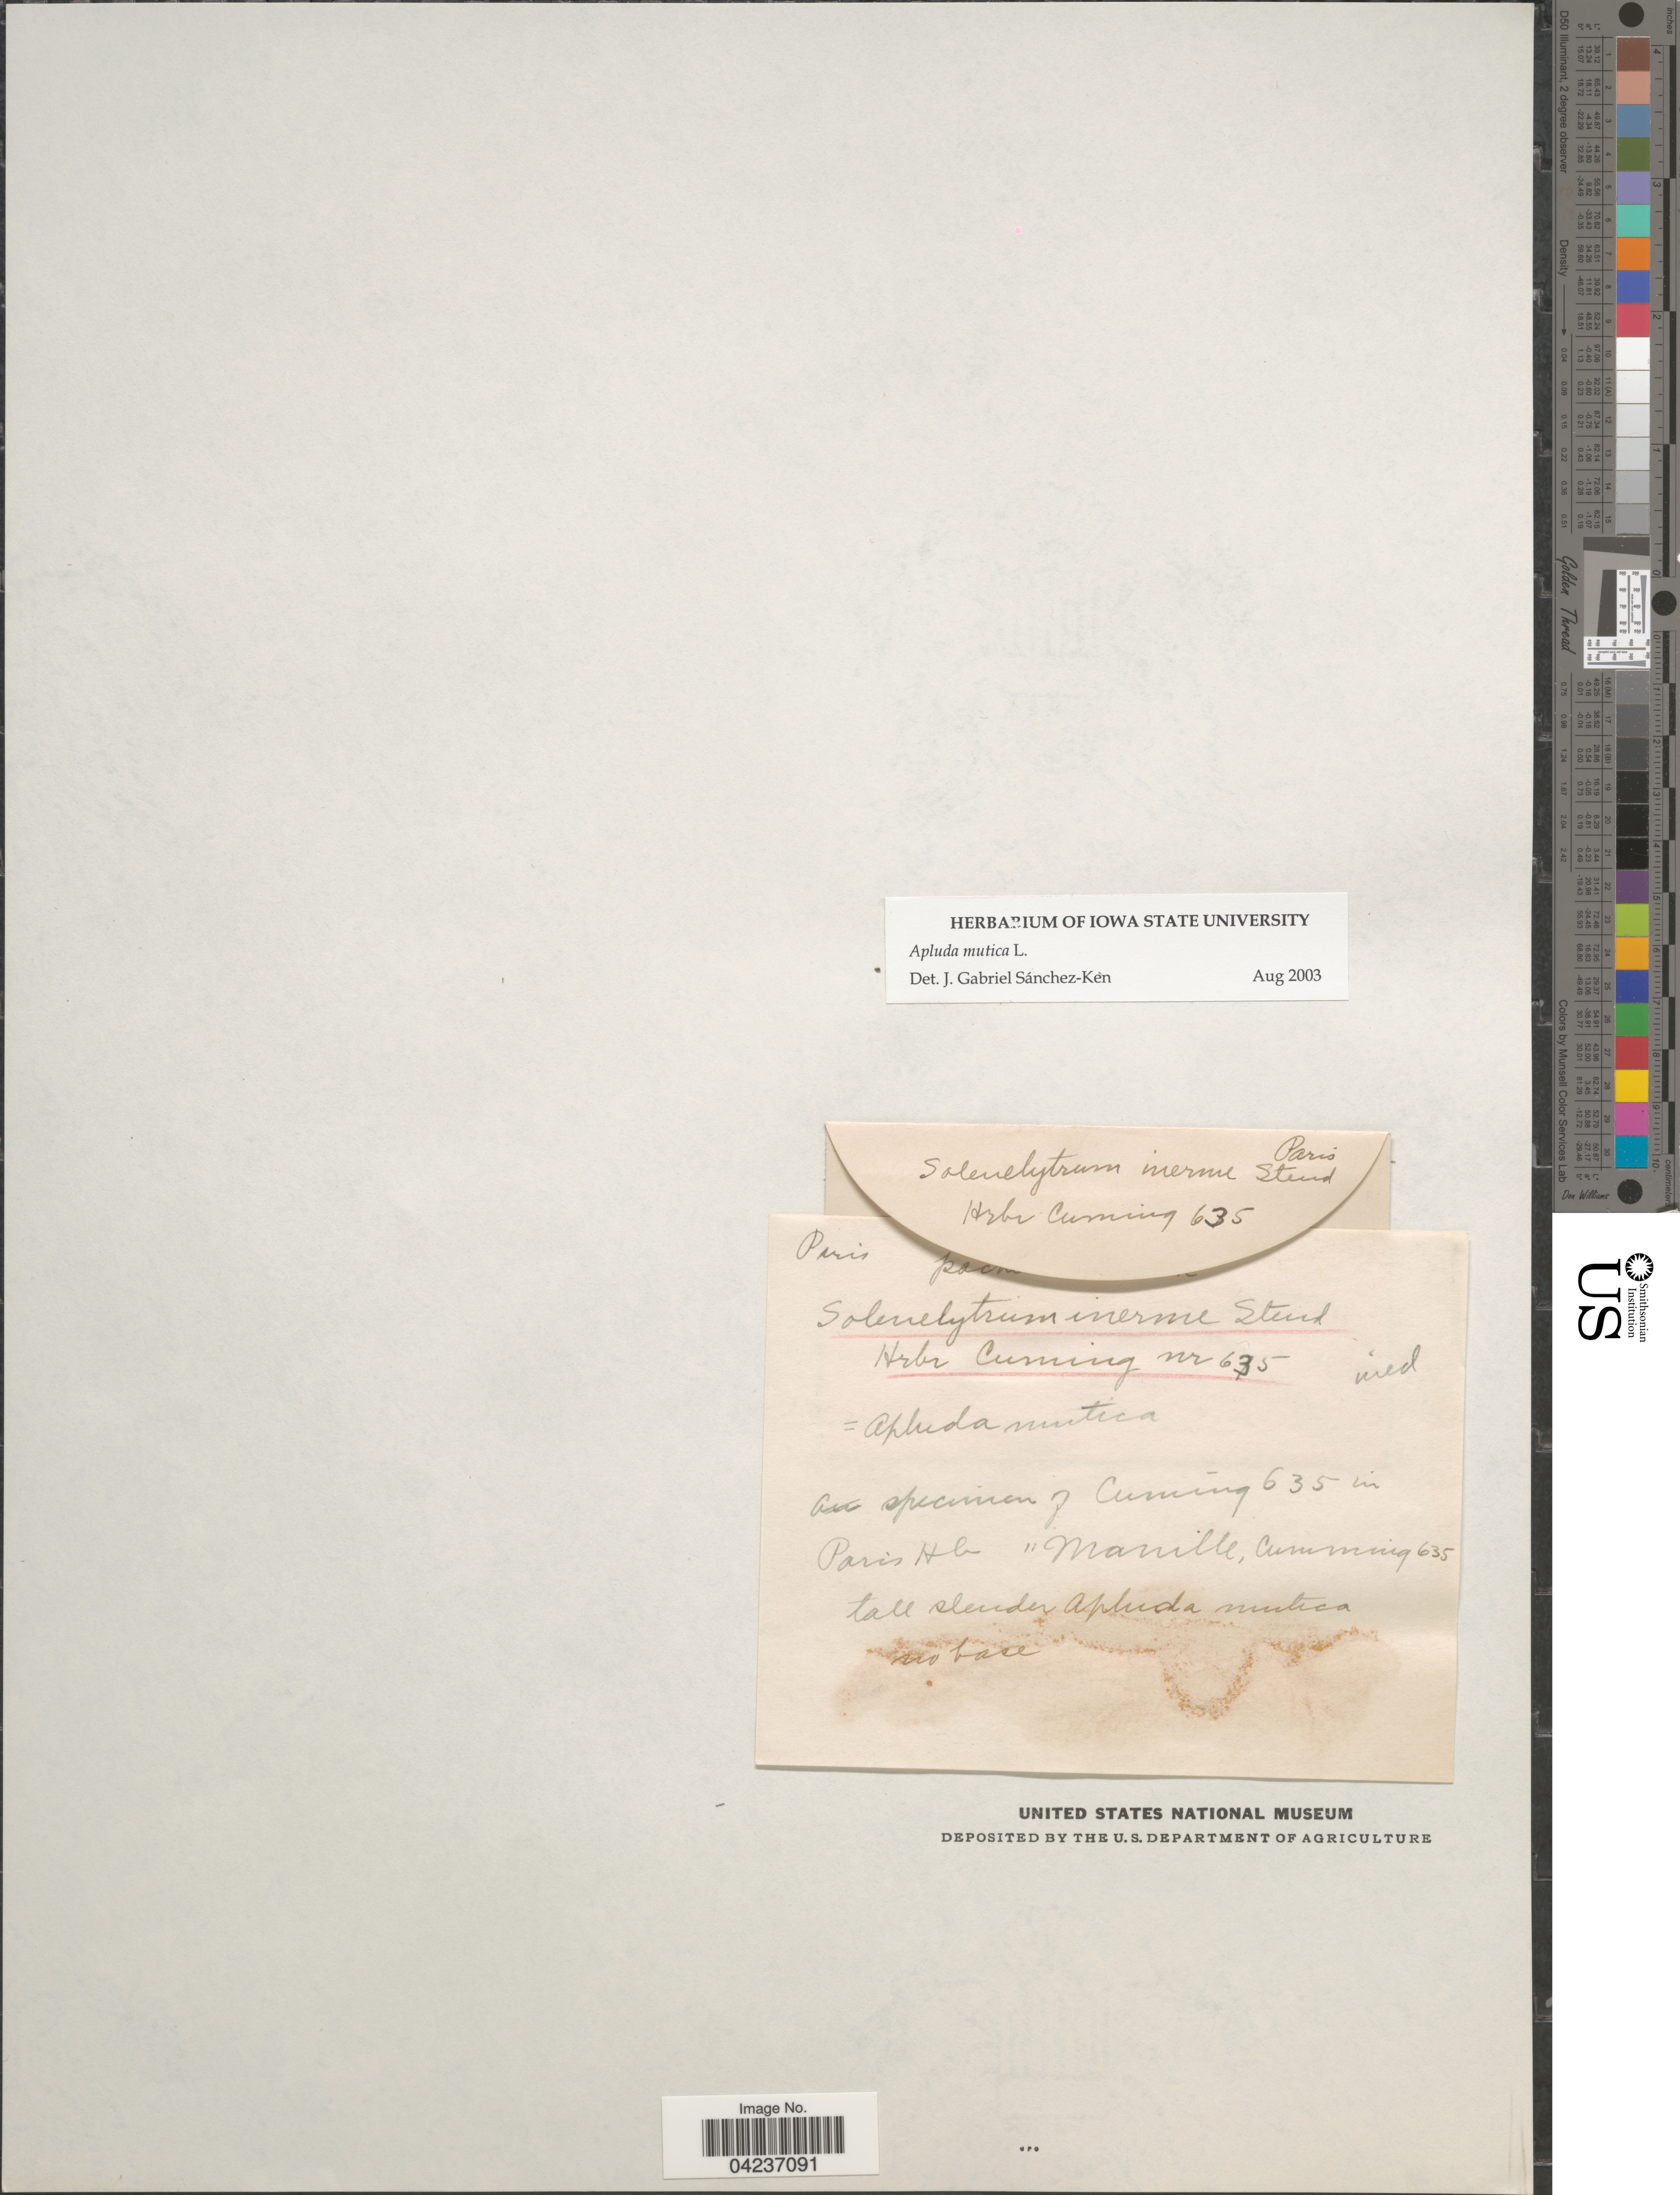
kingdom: Plantae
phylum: Tracheophyta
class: Liliopsida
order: Poales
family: Poaceae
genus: Apluda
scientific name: Apluda mutica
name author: L.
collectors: Cumming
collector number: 635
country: Philippines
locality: Manille.